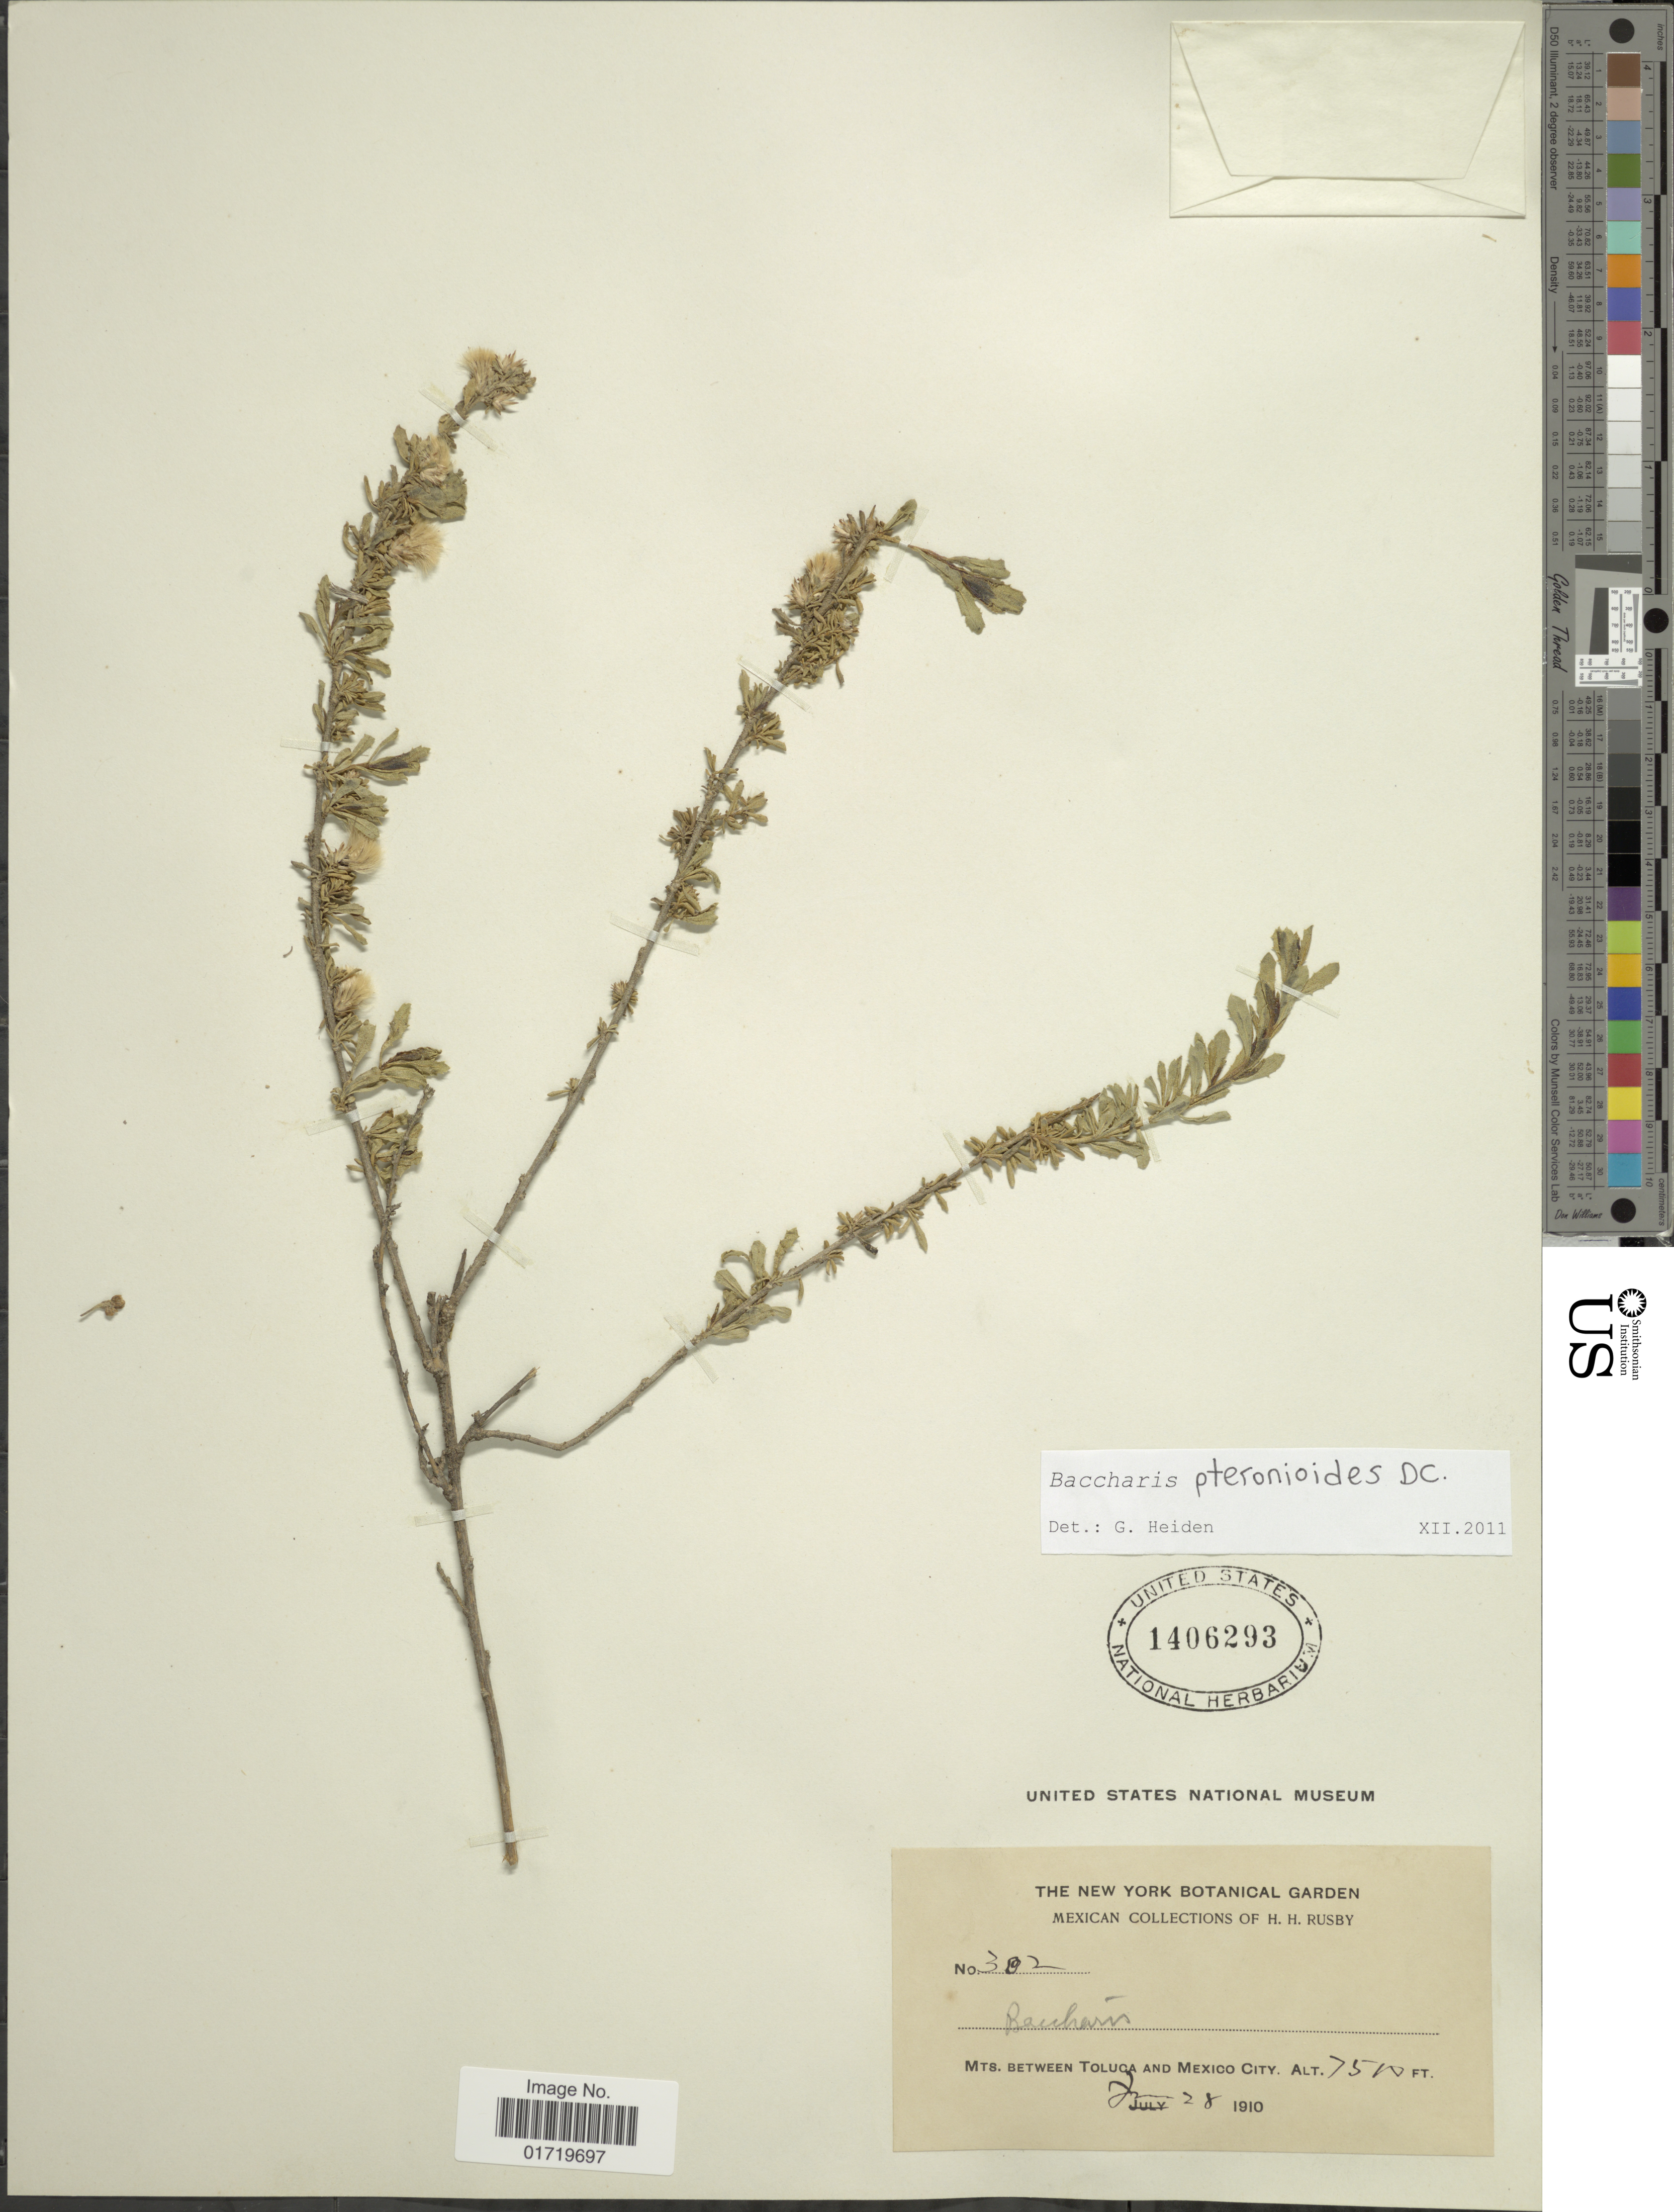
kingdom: Plantae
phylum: Tracheophyta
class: Magnoliopsida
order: Asterales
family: Asteraceae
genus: Baccharis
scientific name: Baccharis pteronioides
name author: DC.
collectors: H. H. Rusby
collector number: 302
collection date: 1910-06-27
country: Mexico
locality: Mts. Between Toluca and Mexico City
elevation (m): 2289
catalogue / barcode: US 1406293